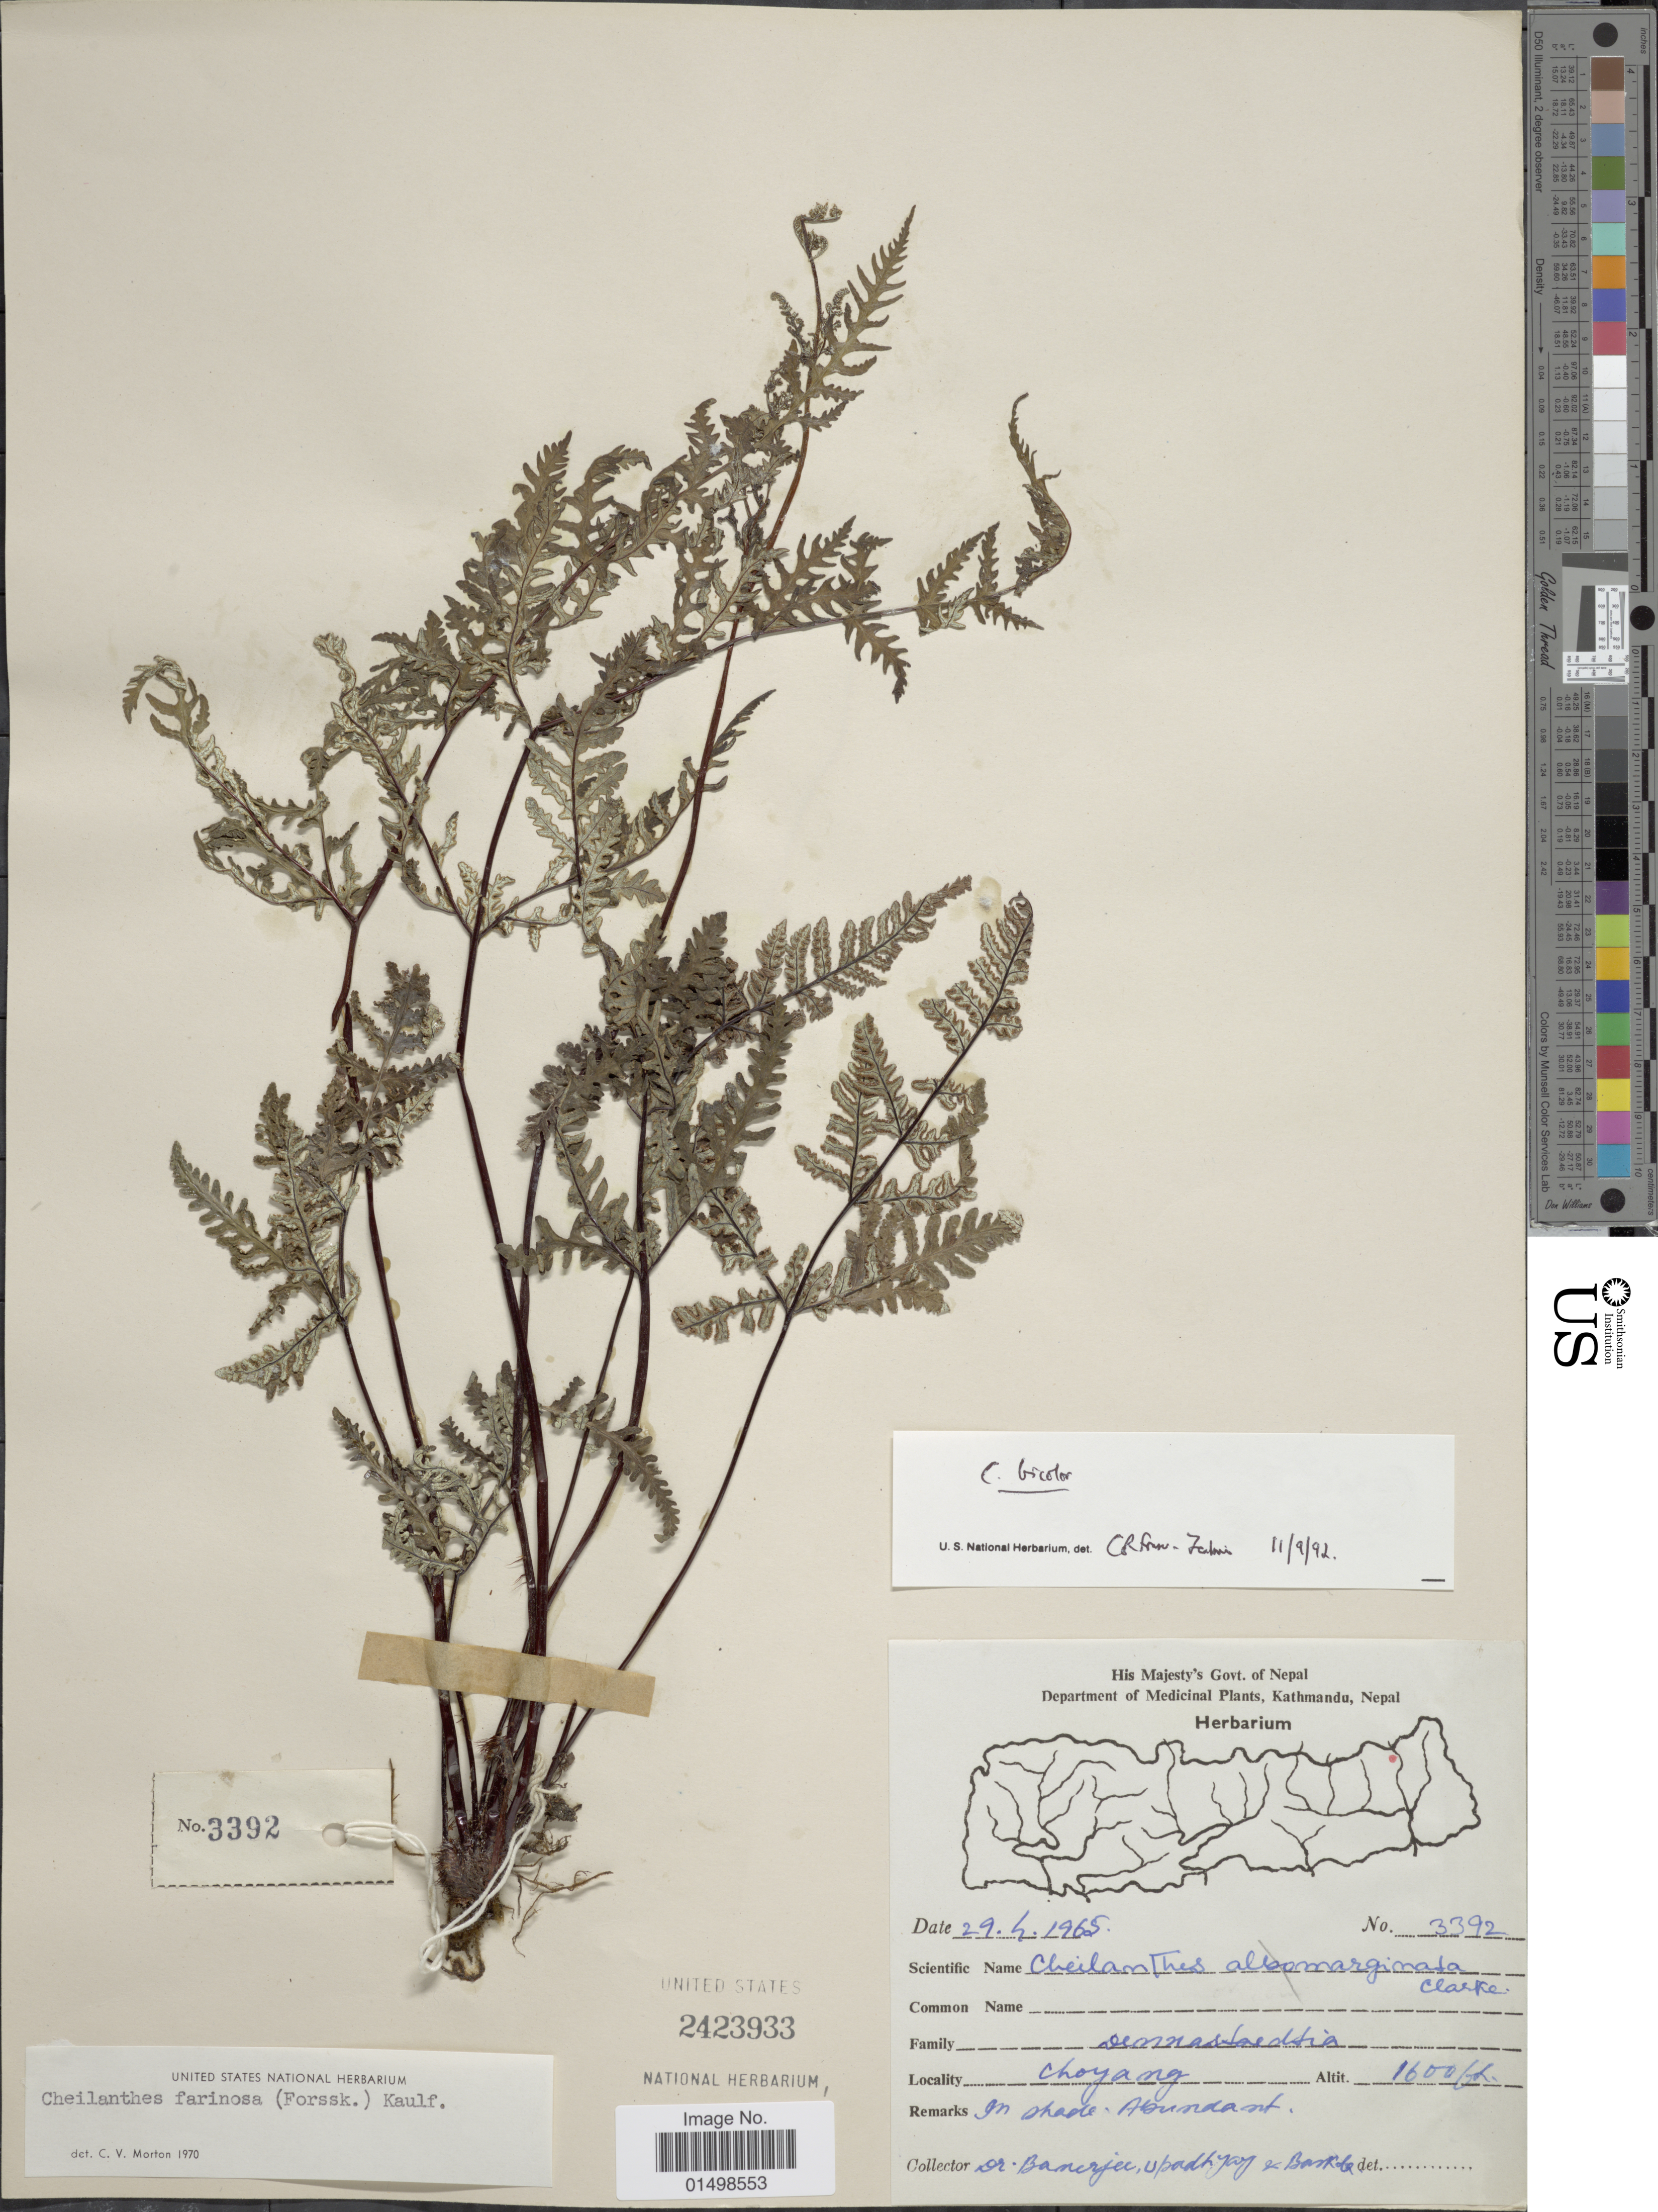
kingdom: Plantae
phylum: Tracheophyta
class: Polypodiopsida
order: Polypodiales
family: Pteridaceae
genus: Aleuritopteris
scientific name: Aleuritopteris farinosa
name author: (Forssk.) Fée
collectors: -. Banerjee, Upadhyay, -- & Baskola, --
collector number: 3392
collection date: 1965-04-29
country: Nepal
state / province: Kosi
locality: Choyang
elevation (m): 488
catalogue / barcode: US 2423933